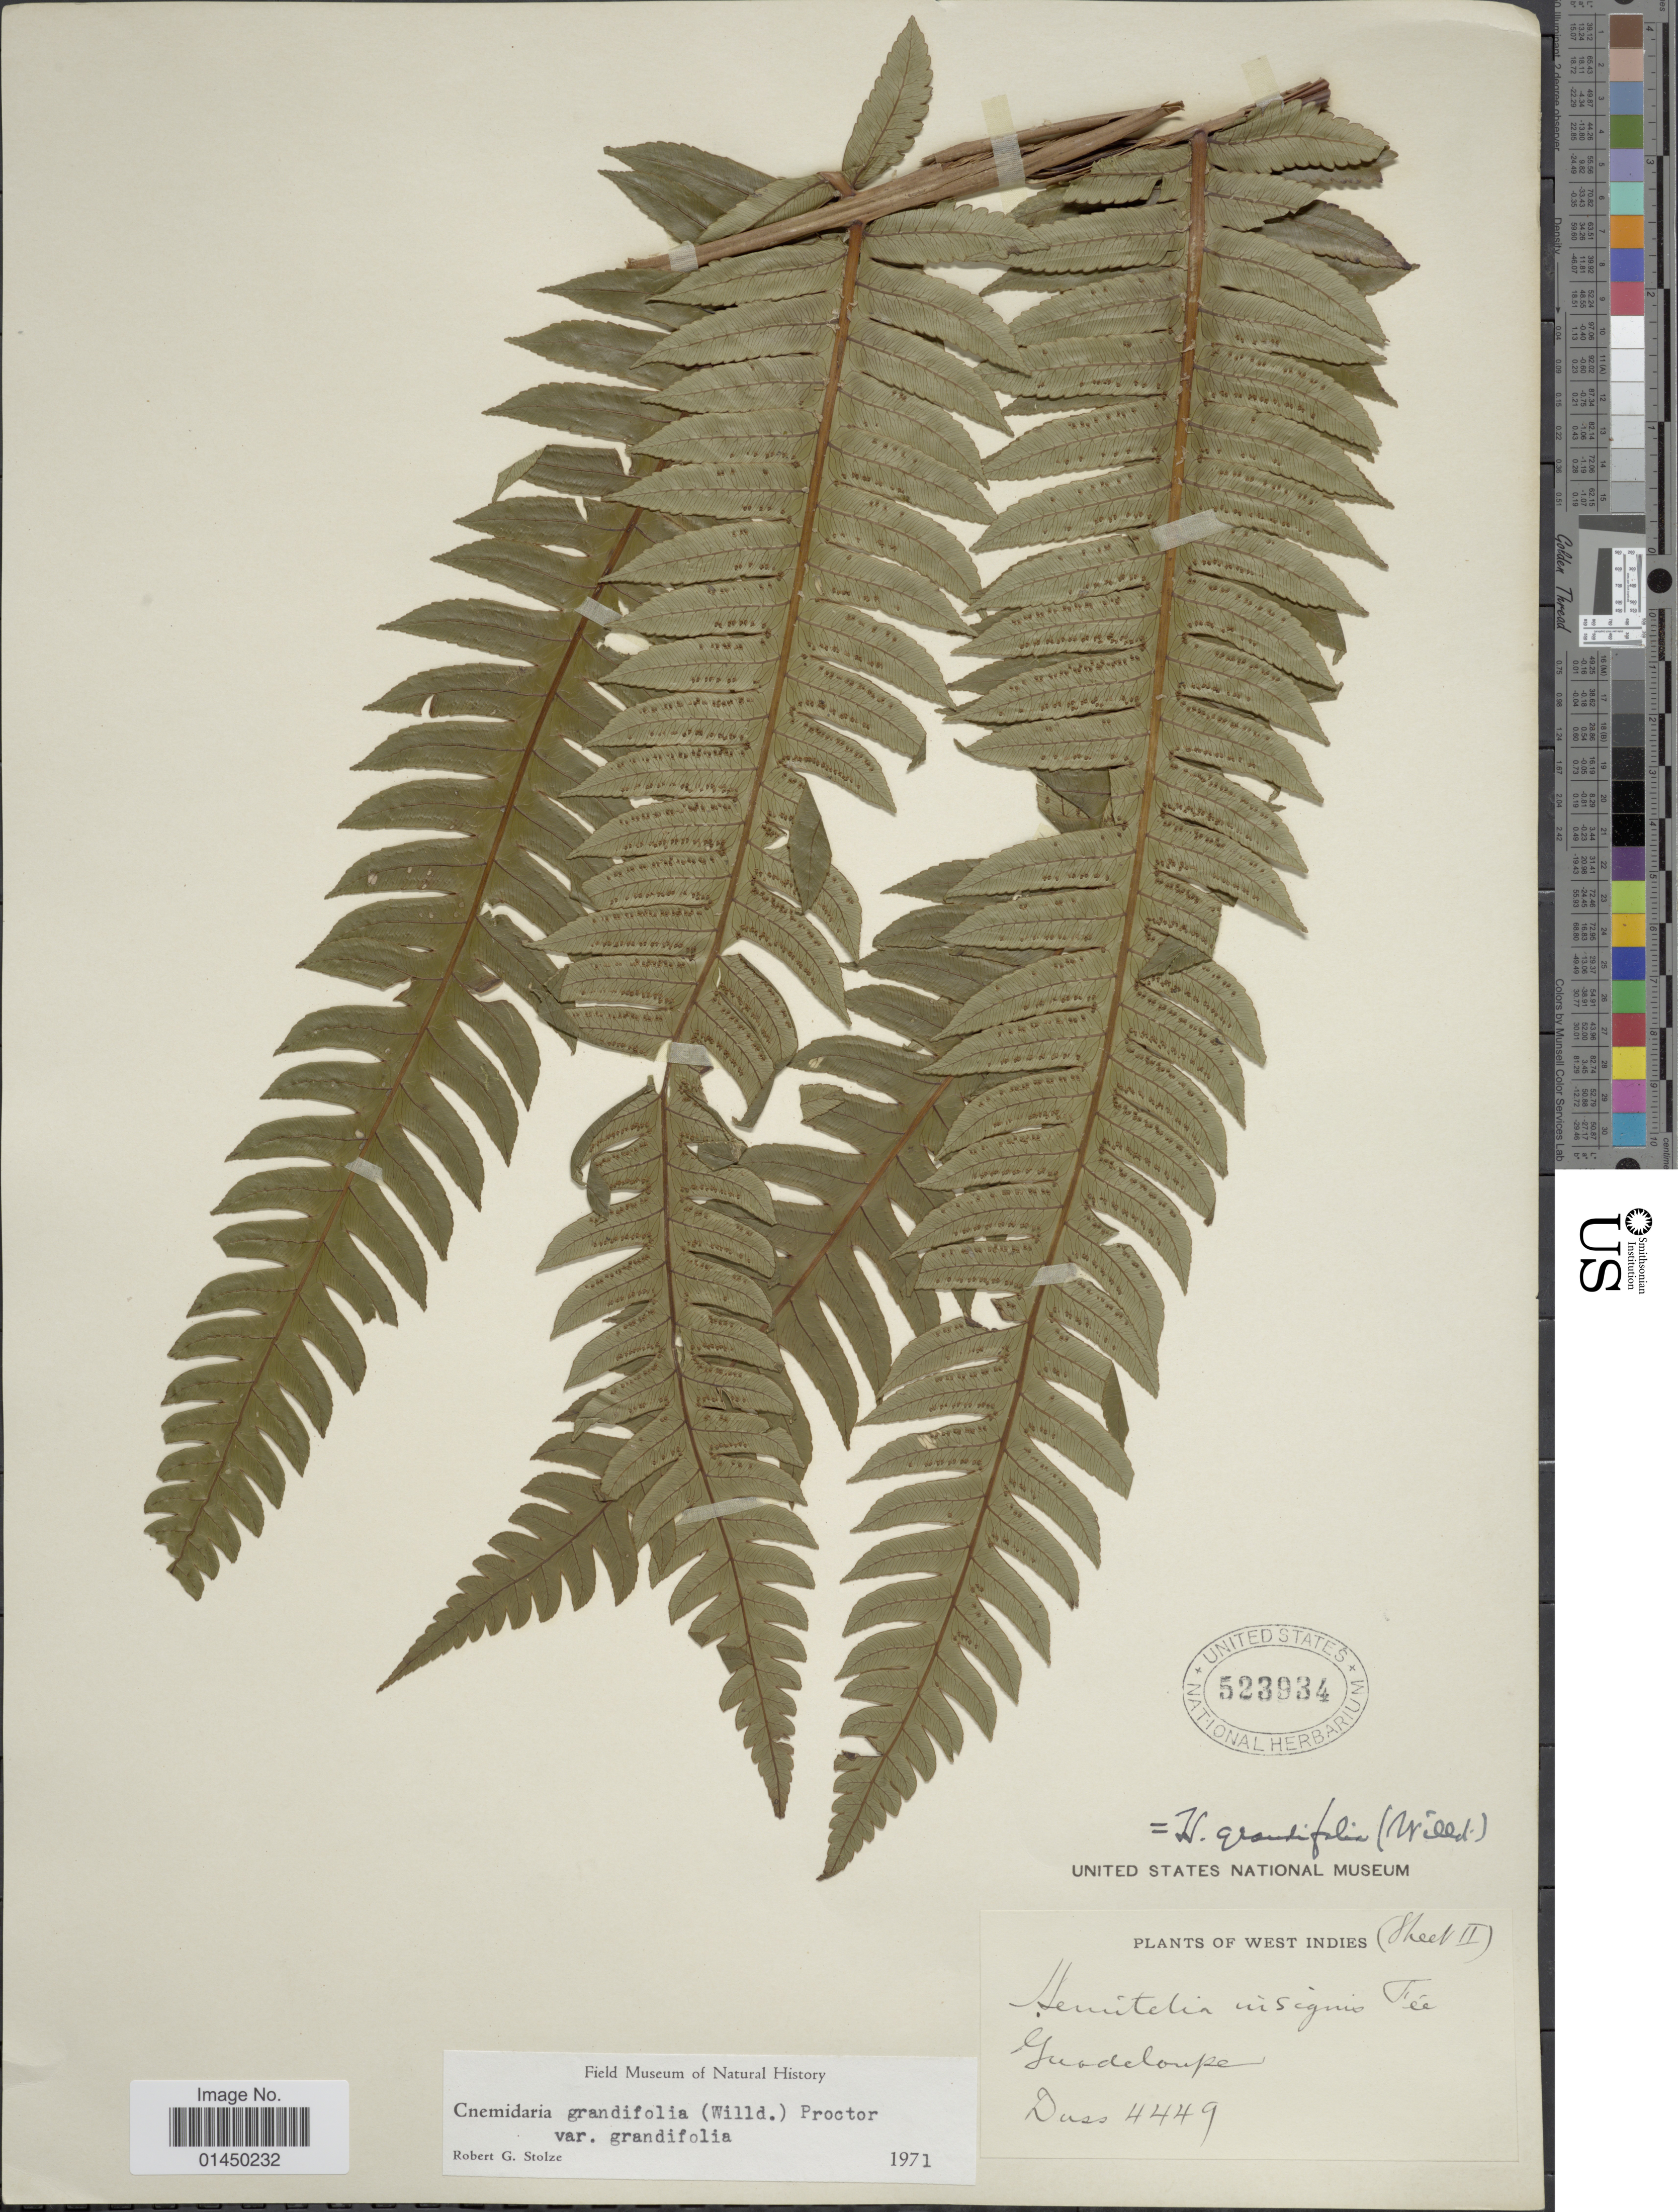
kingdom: Plantae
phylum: Tracheophyta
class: Polypodiopsida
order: Cyatheales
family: Cyatheaceae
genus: Cyathea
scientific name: Cyathea grandifolia var. grandifolia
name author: Willd.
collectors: -. Duss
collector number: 4449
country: Guadeloupe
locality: West Indies, Guadeloupe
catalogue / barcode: US 523934